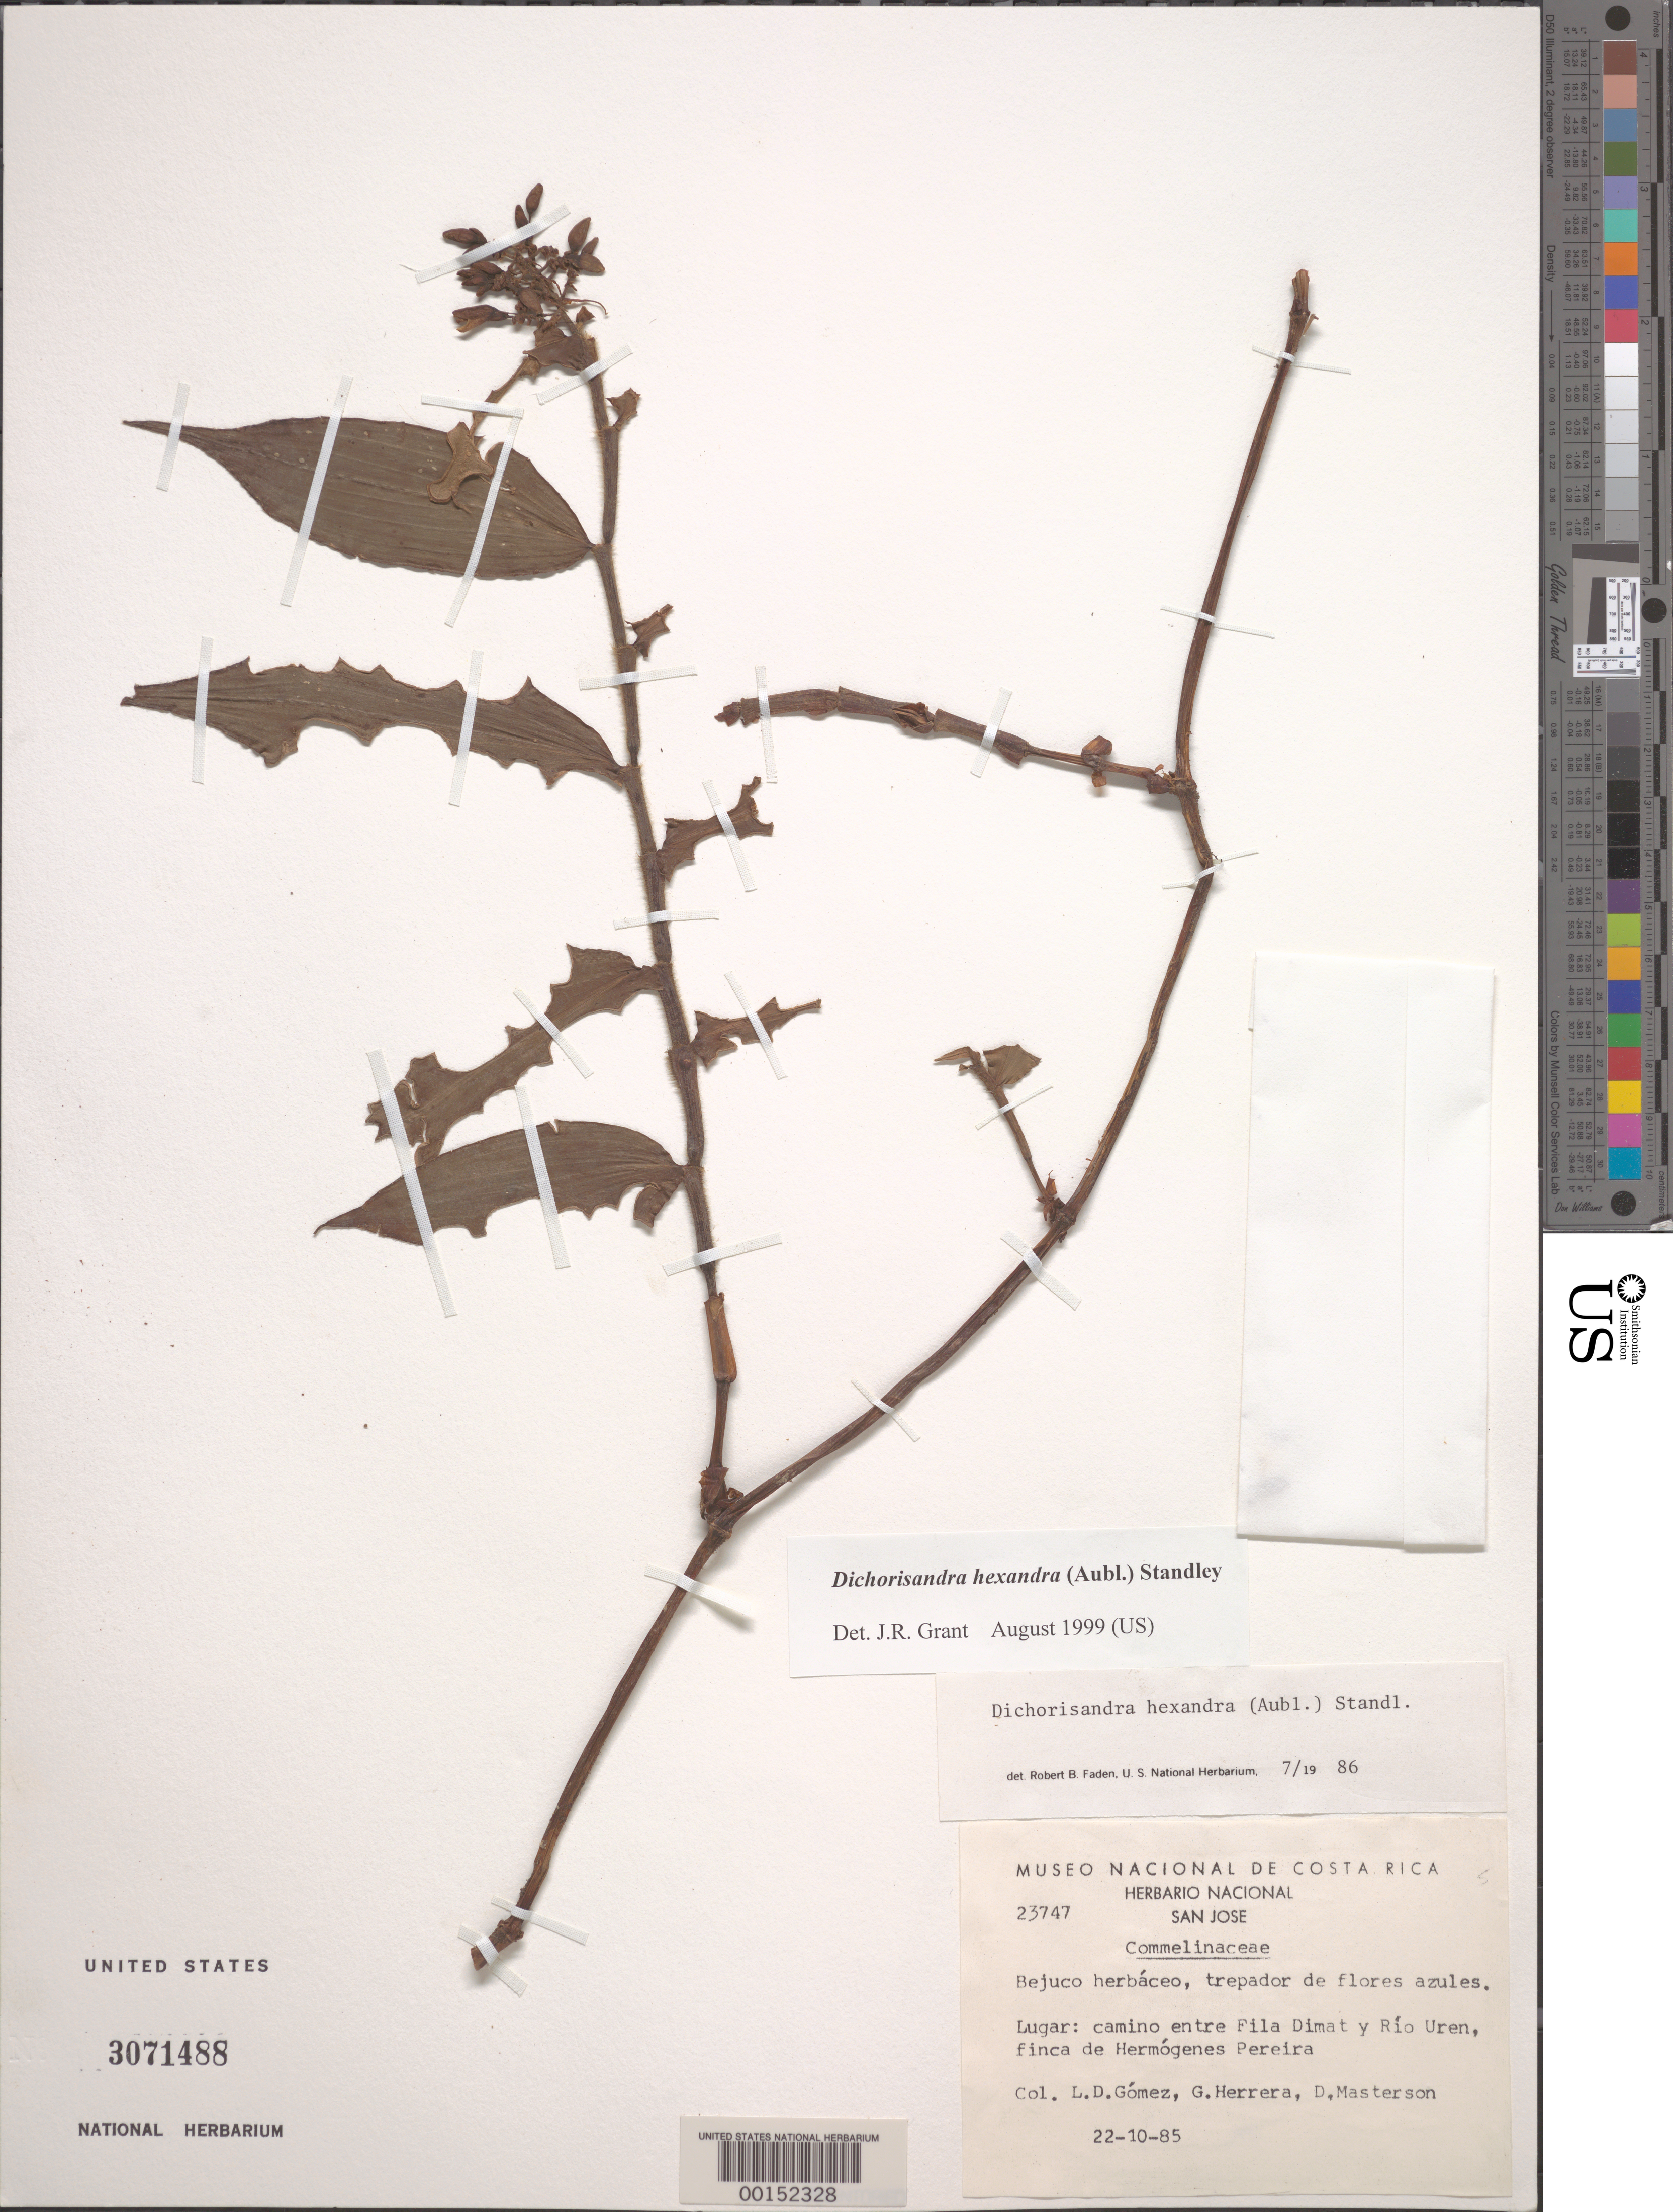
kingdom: Plantae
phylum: Tracheophyta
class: Liliopsida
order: Commelinales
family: Commelinaceae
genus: Dichorisandra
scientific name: Dichorisandra hexandra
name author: (Aubl.) Standl.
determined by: Faden, Robert B., (US), Smithsonian Institution - National Museum of Natural History (UNITED STATES)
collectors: L. D. Gómez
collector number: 23747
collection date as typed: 22 Oct 1985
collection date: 1985-10-22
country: Costa Rica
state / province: San José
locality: Between fila dimat and rio uren, finca de hermogenes pereira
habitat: Roadside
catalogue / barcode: US 3071488